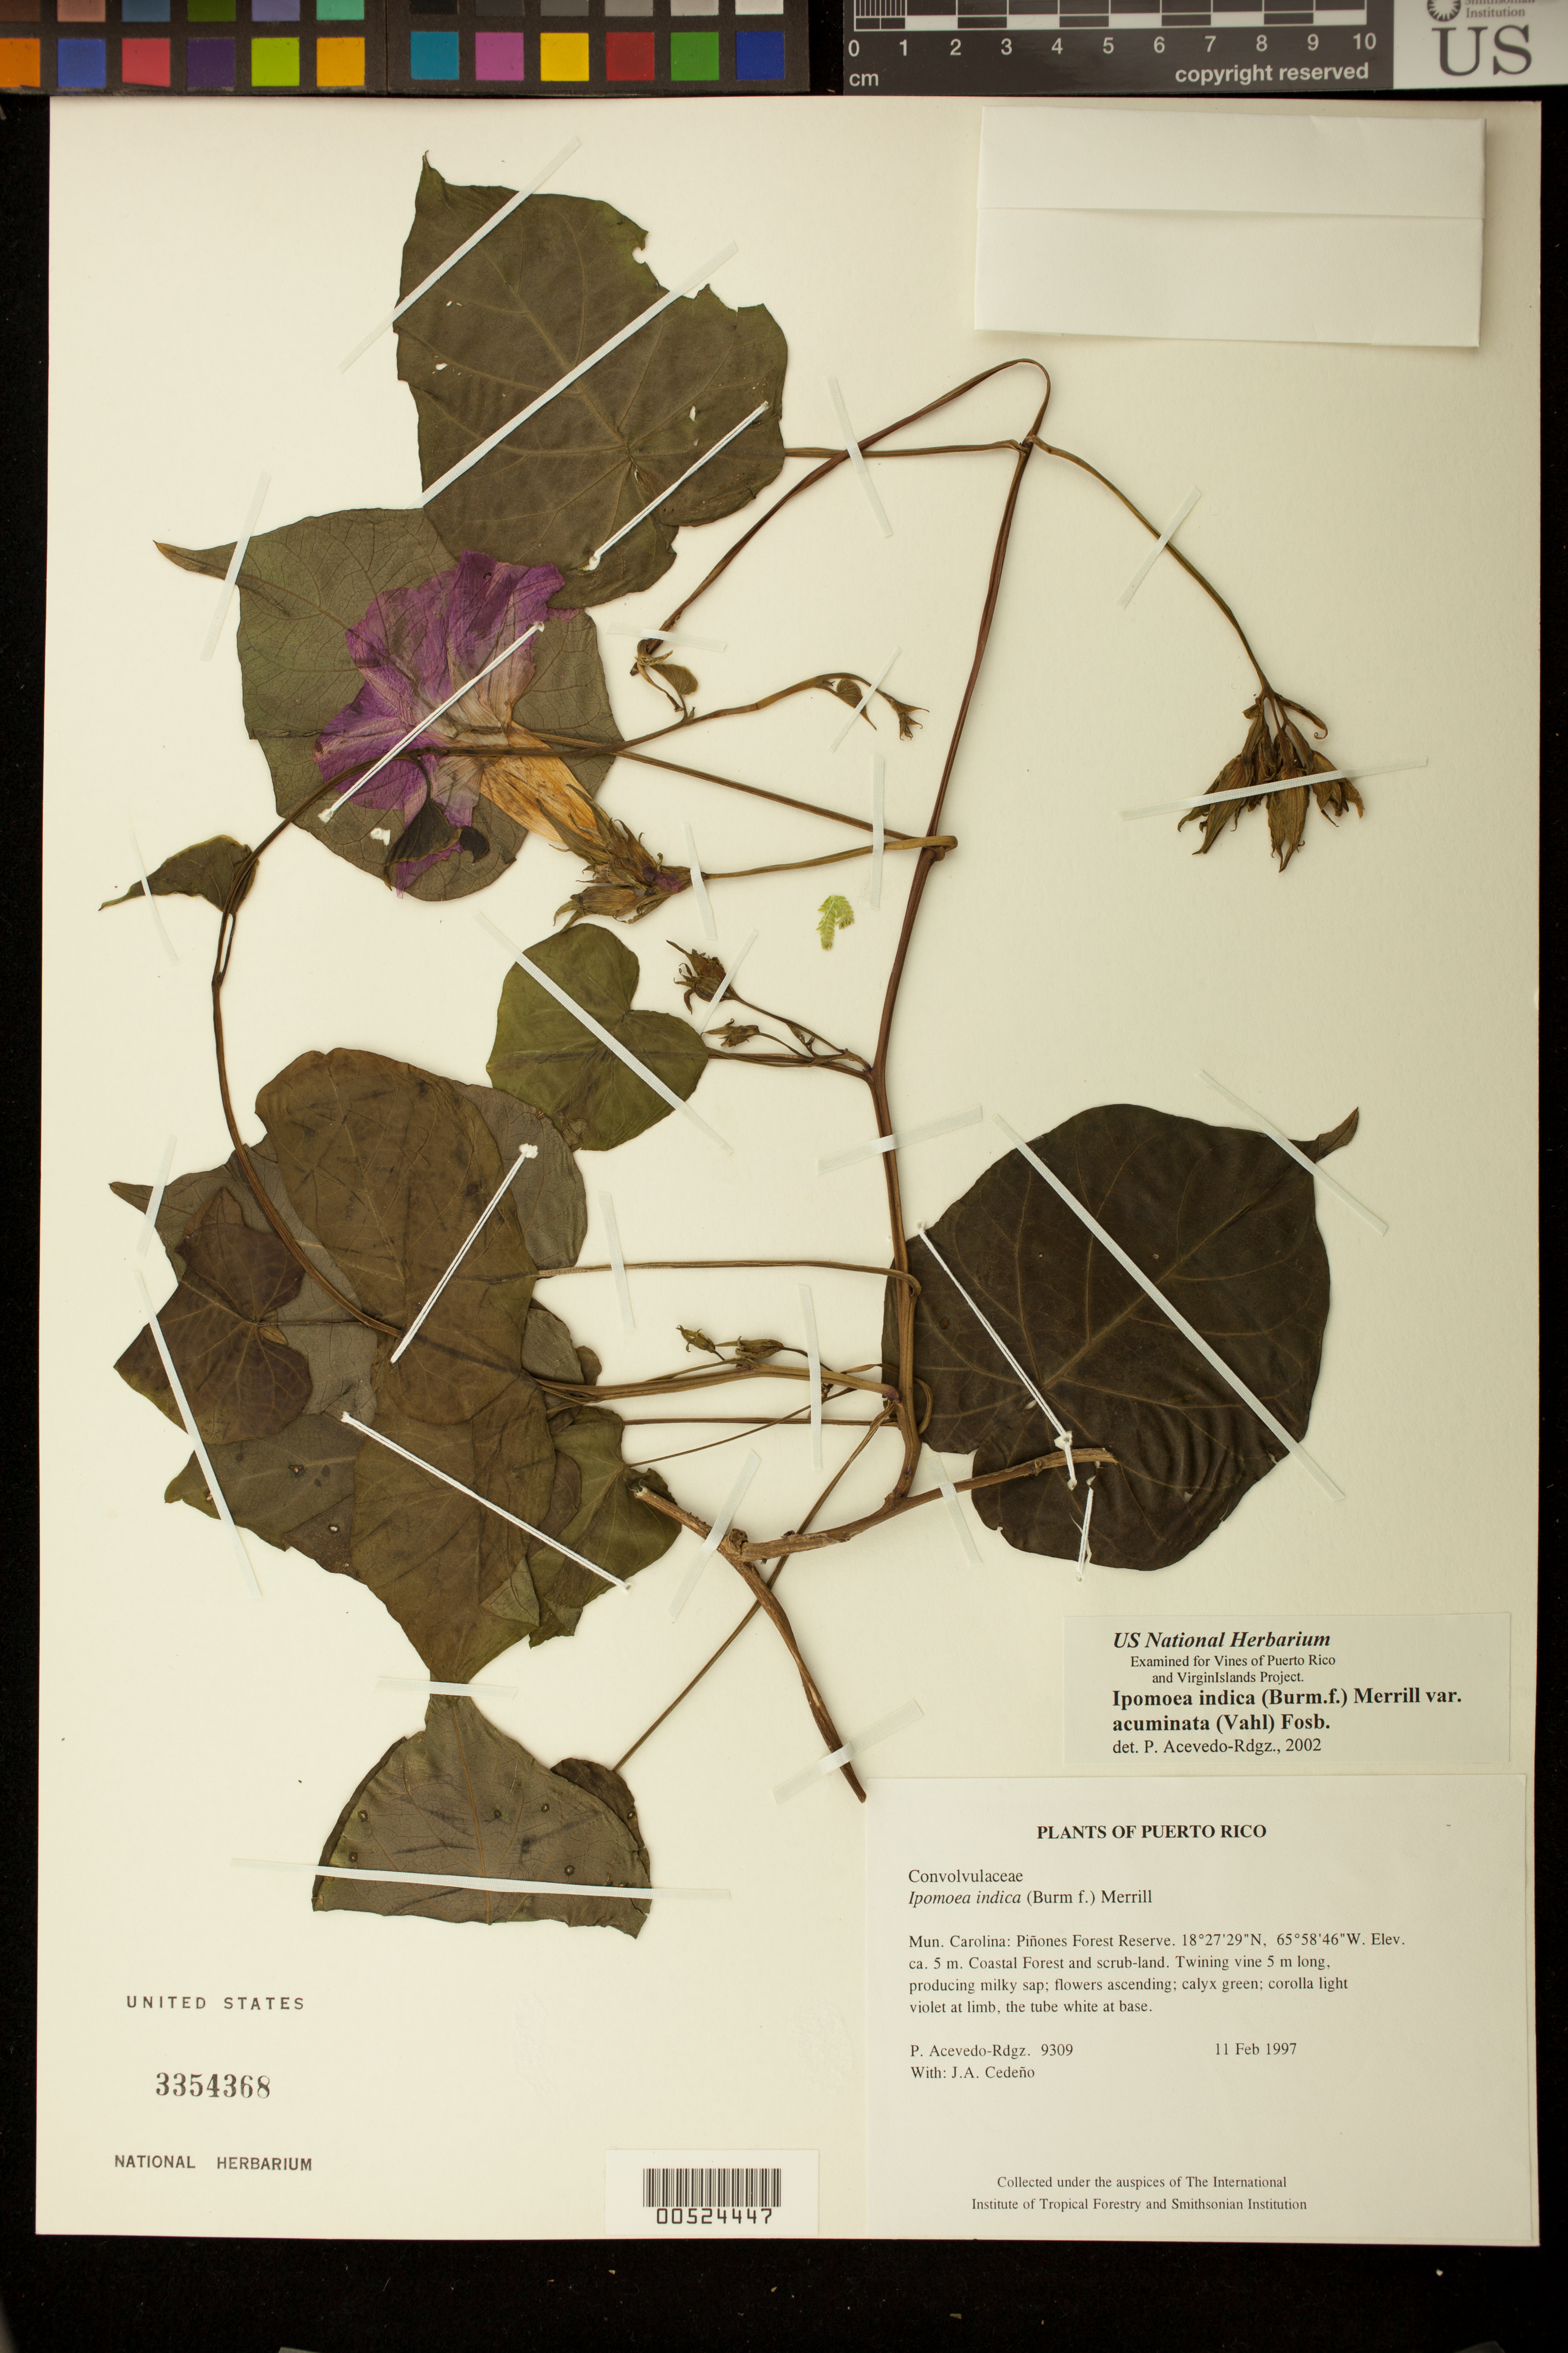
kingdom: Plantae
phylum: Tracheophyta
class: Magnoliopsida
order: Solanales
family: Convolvulaceae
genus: Ipomoea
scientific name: Ipomoea indica var. acuminata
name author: (Vahl) Fosberg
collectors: P. Acevedo-Rodr. & J. A. Cedeño M.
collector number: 9309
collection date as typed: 11 Feb 1997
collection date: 1997-02-11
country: Puerto Rico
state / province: Carolina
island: Puerto Rico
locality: Carolina; Piñones Forest Reserve.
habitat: Coastal Forest and scrub-land.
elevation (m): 5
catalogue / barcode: US 3354368